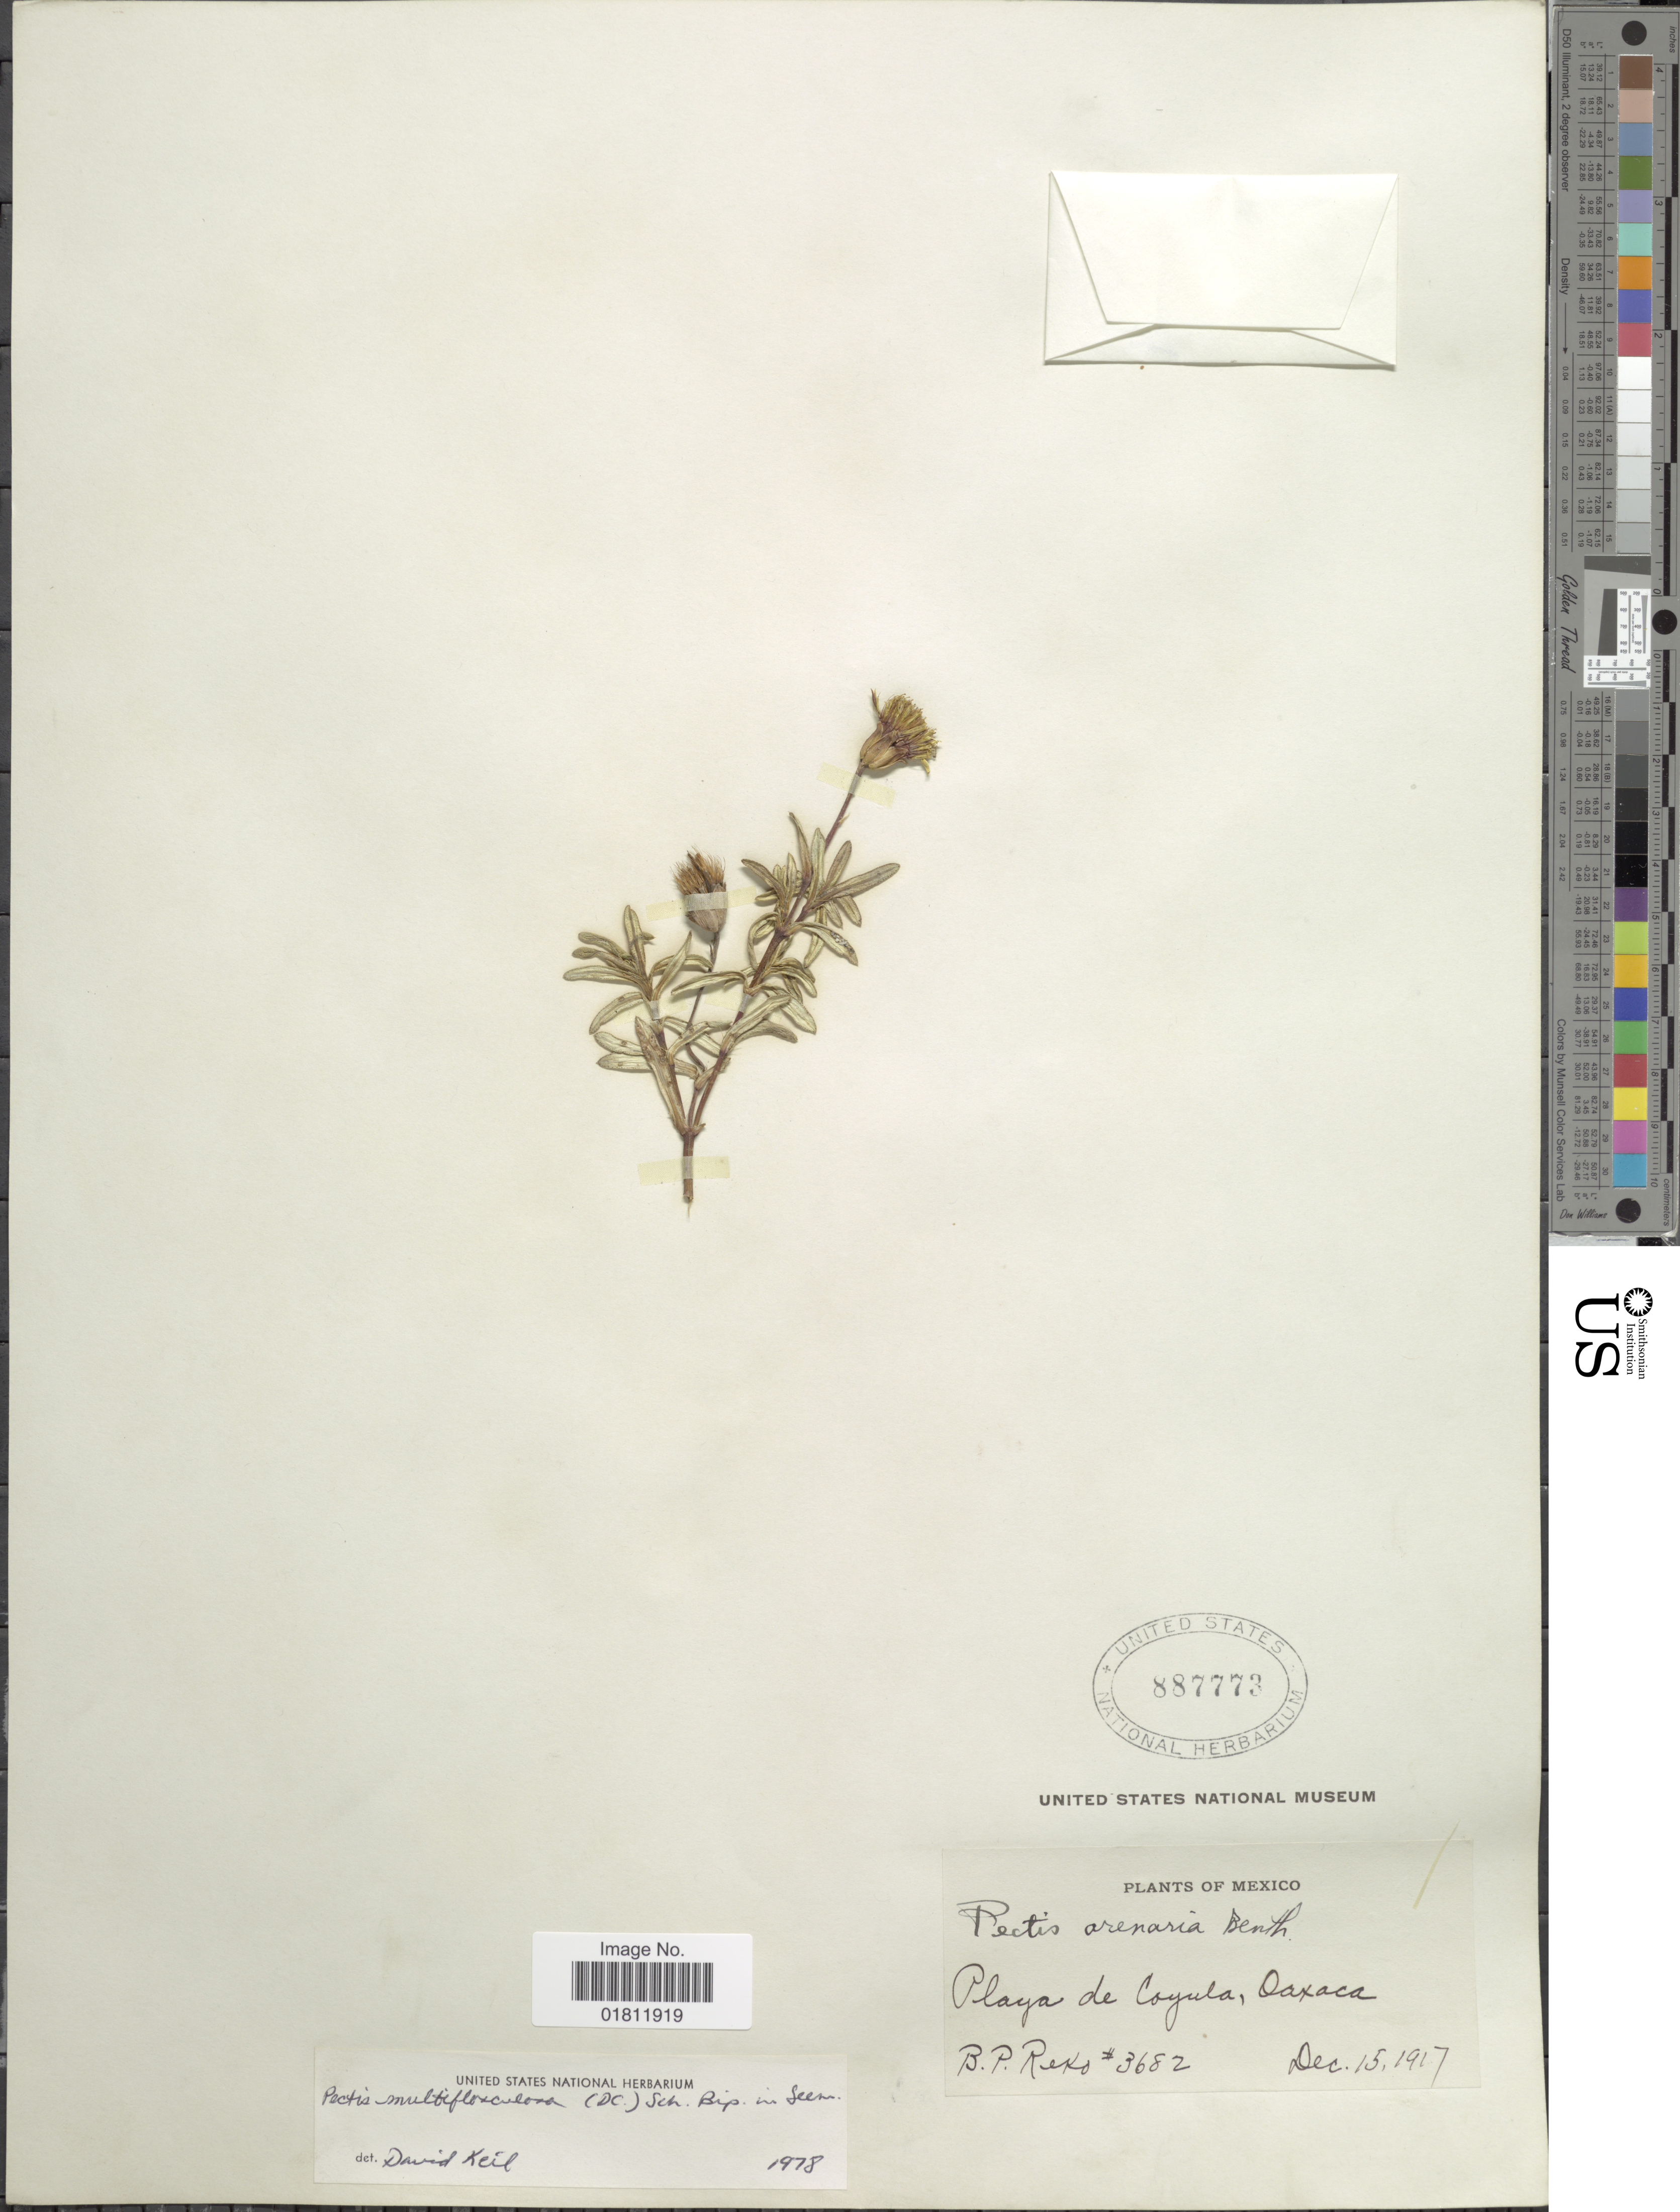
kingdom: Plantae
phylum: Tracheophyta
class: Magnoliopsida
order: Asterales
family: Asteraceae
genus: Pectis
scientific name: Pectis multiflosculosa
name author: (DC.) Sch. Bip.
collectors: B. P. Reko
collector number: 3682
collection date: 1917-12-15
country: Mexico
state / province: Oaxaca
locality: Playa de Coyula, Oaxaca.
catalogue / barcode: US 887773